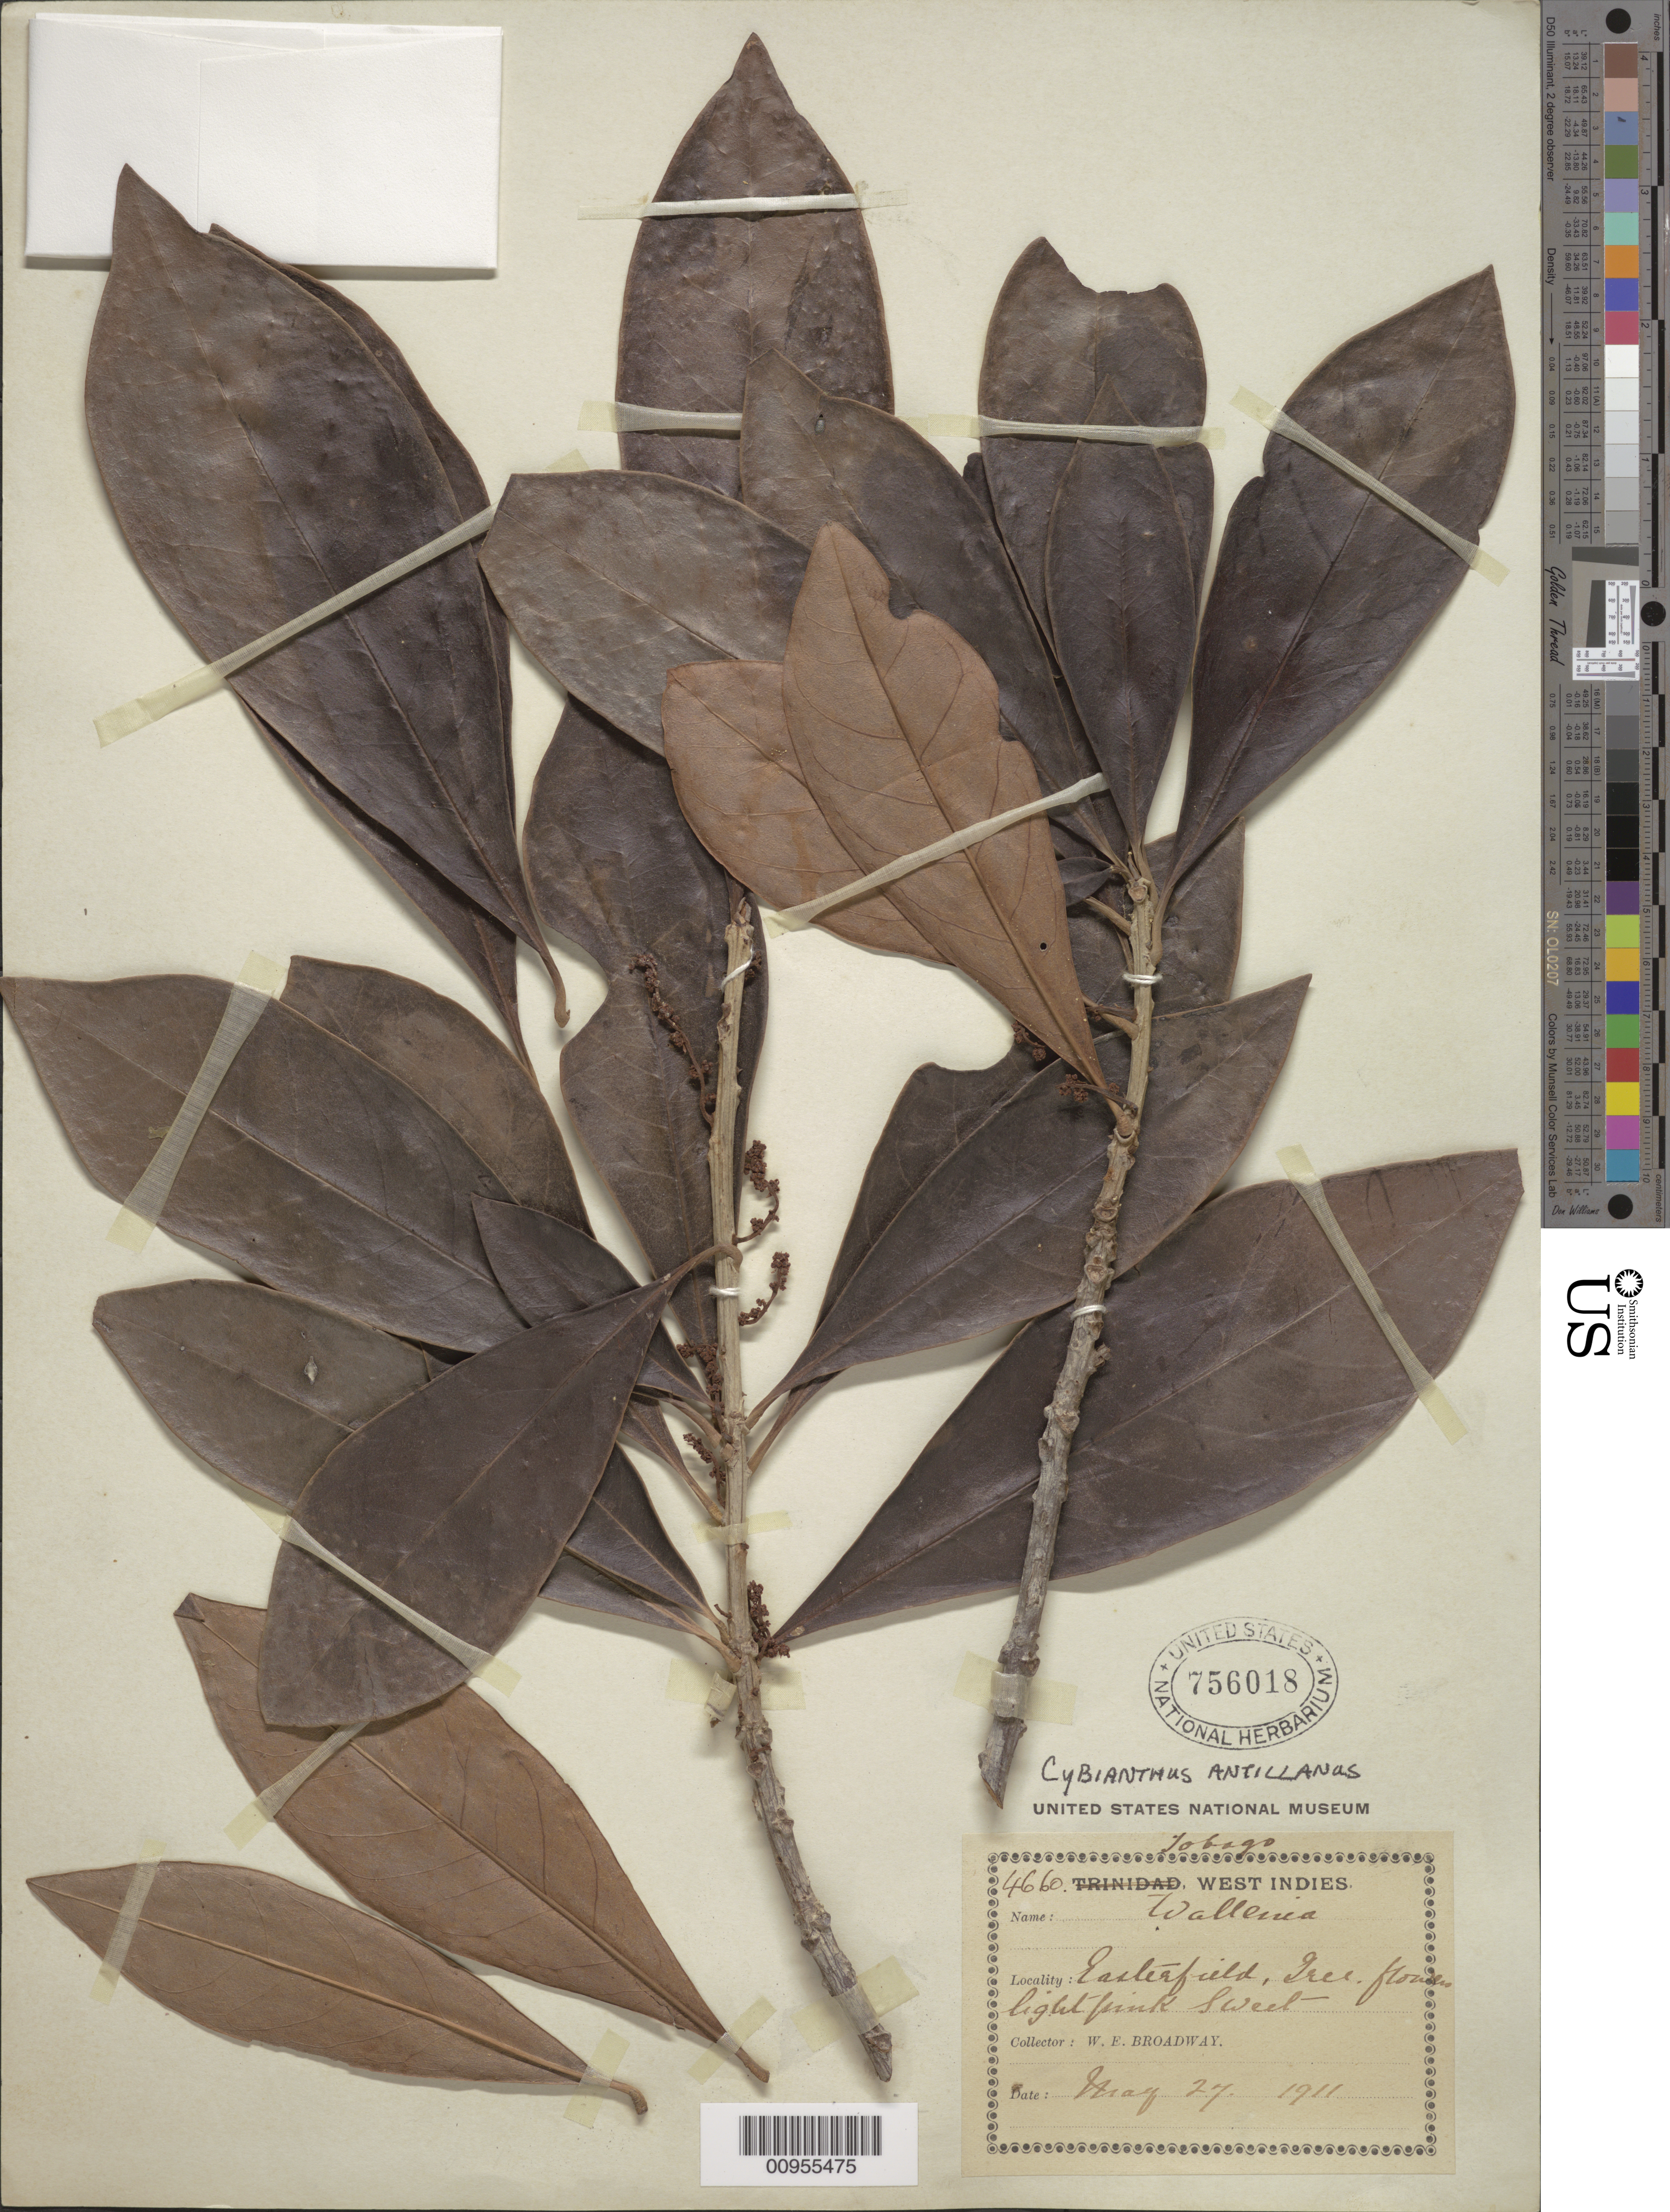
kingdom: Plantae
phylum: Tracheophyta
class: Magnoliopsida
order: Ericales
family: Primulaceae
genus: Cybianthus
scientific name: Cybianthus antillanus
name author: (Mez) G. Agostini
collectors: W. E. Broadway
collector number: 4660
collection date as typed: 27 May 1911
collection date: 1911-05-27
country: Trinidad and Tobago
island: Tobago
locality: Easterfield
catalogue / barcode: US 756018